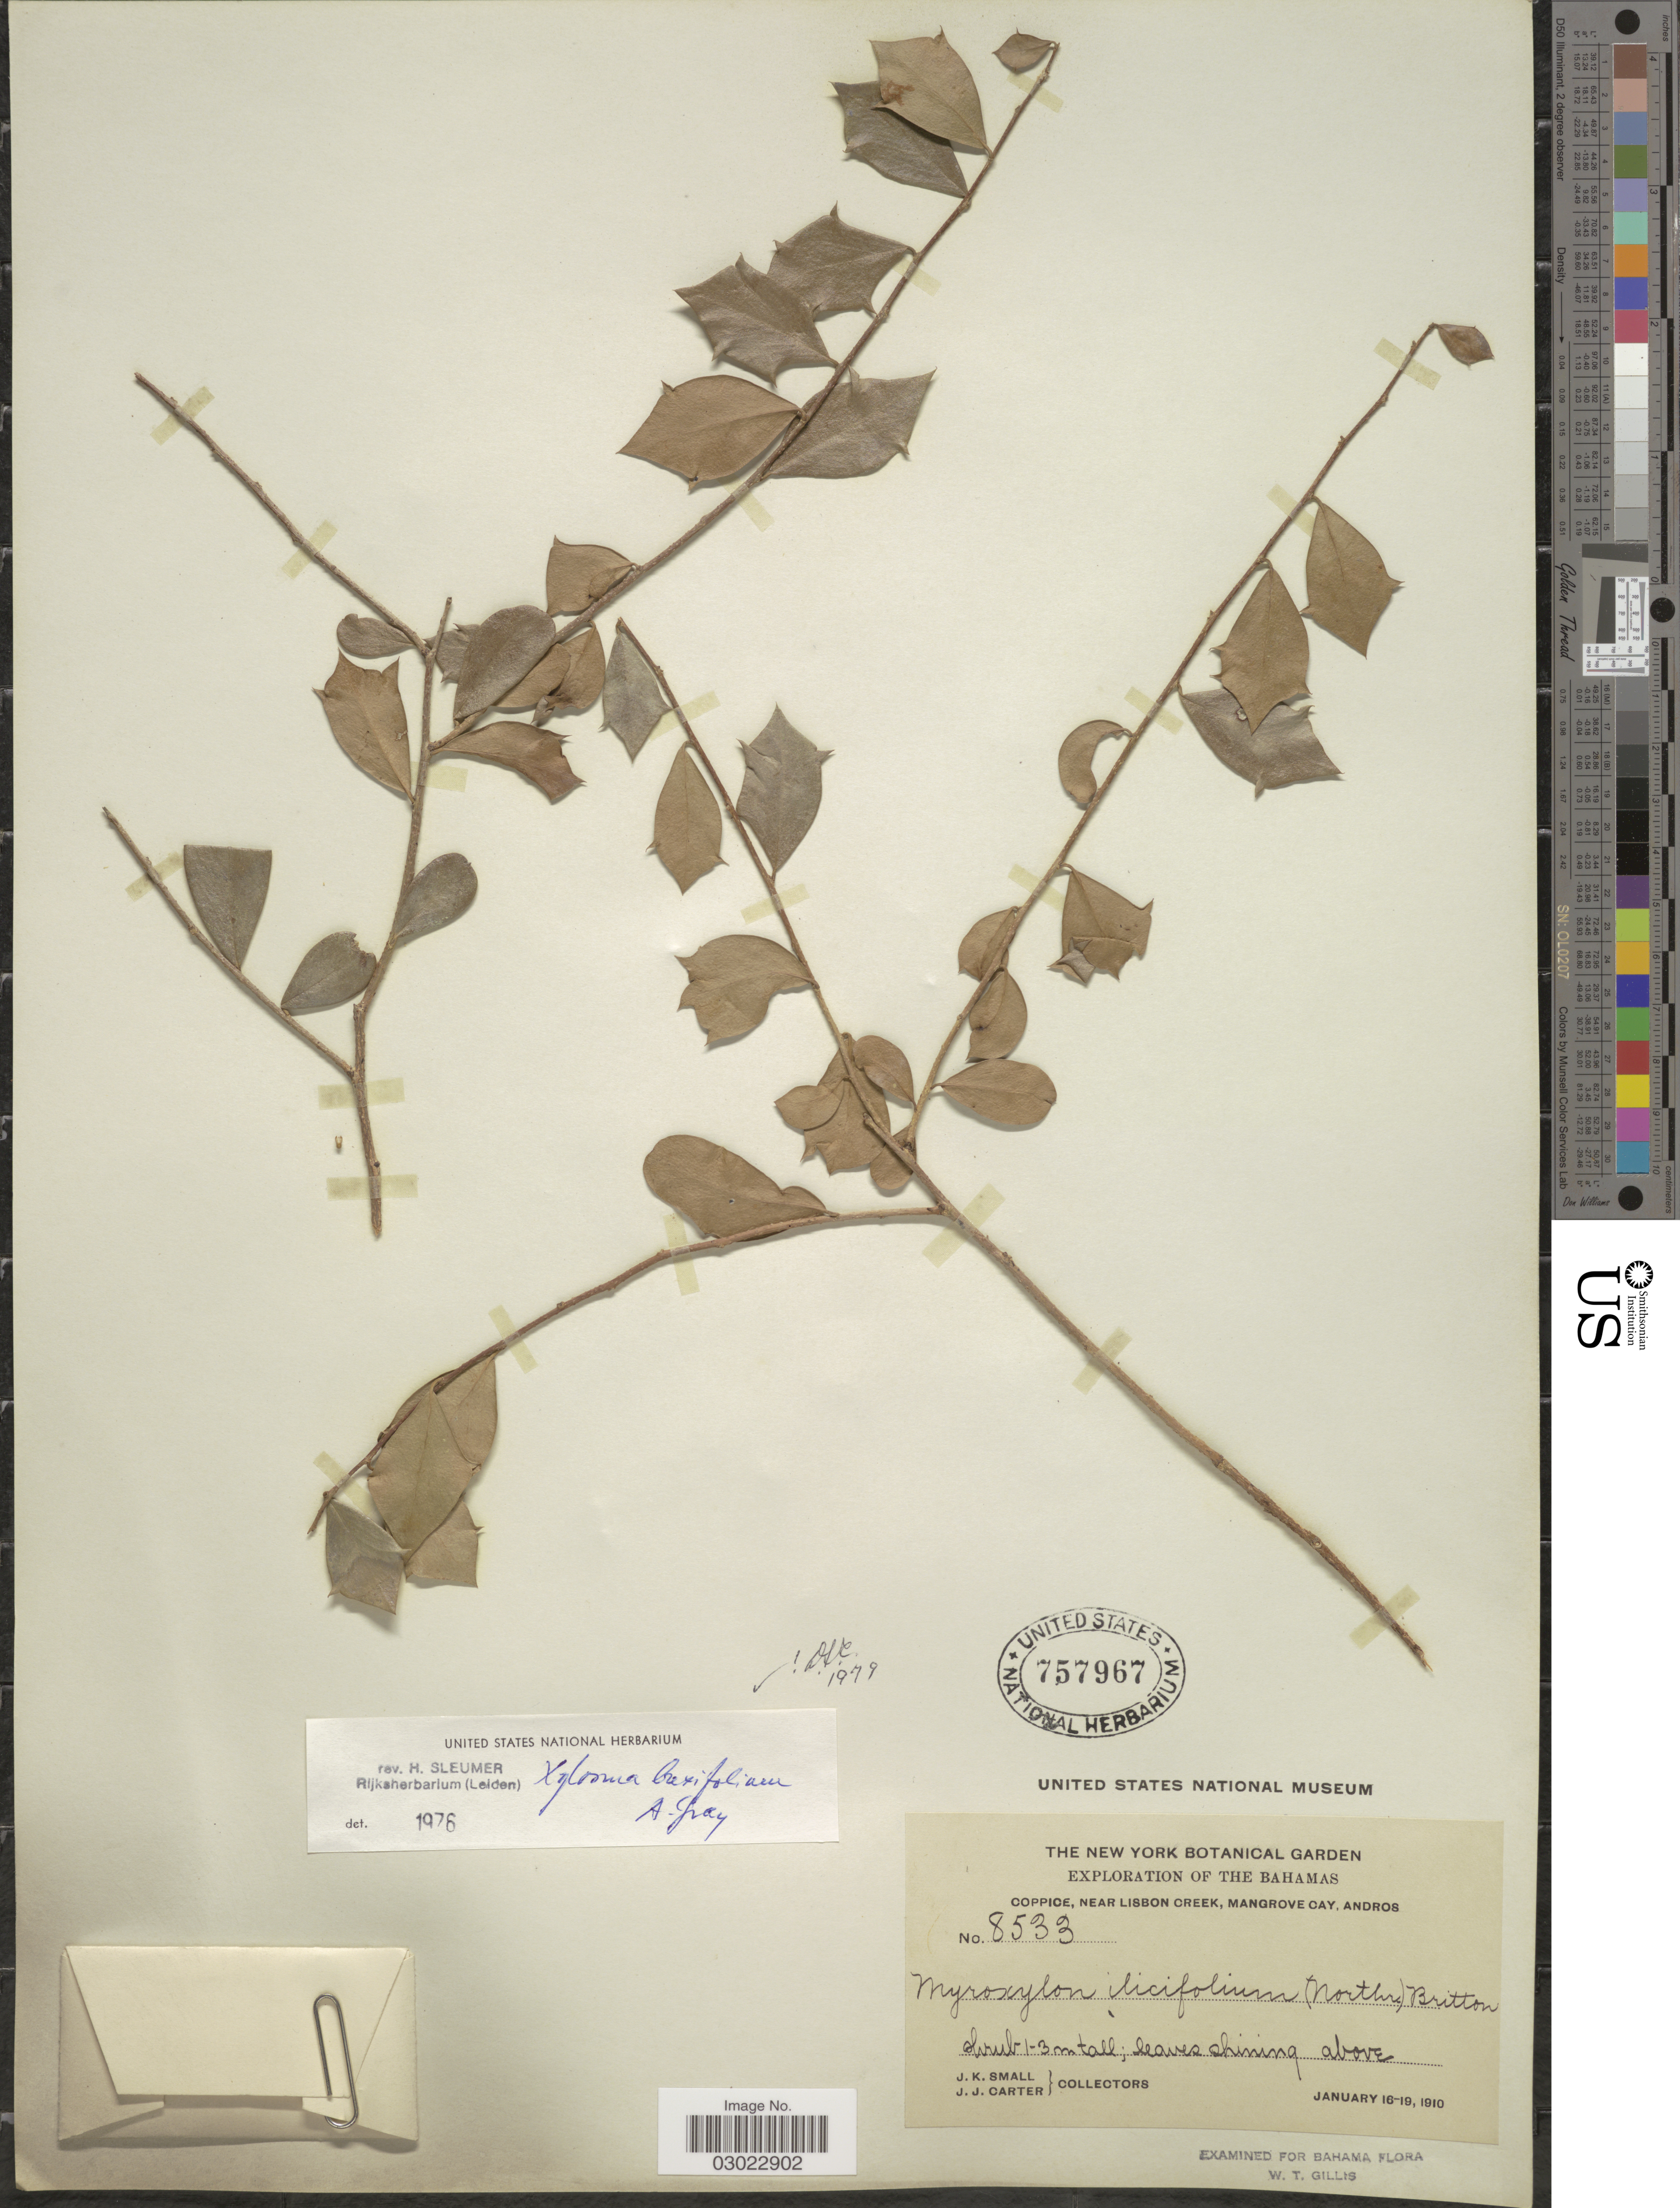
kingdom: Plantae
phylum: Tracheophyta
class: Magnoliopsida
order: Malpighiales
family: Salicaceae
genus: Xylosma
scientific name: Xylosma buxifolia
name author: A. Gray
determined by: Sleumer, H. O.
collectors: J. K. Small & J. Carter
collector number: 8533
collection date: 1910-01-16/1910-01-19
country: Bahamas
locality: Coppice, Near Lisbon Creek, Mangrove Cay, Andros.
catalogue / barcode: US 757967